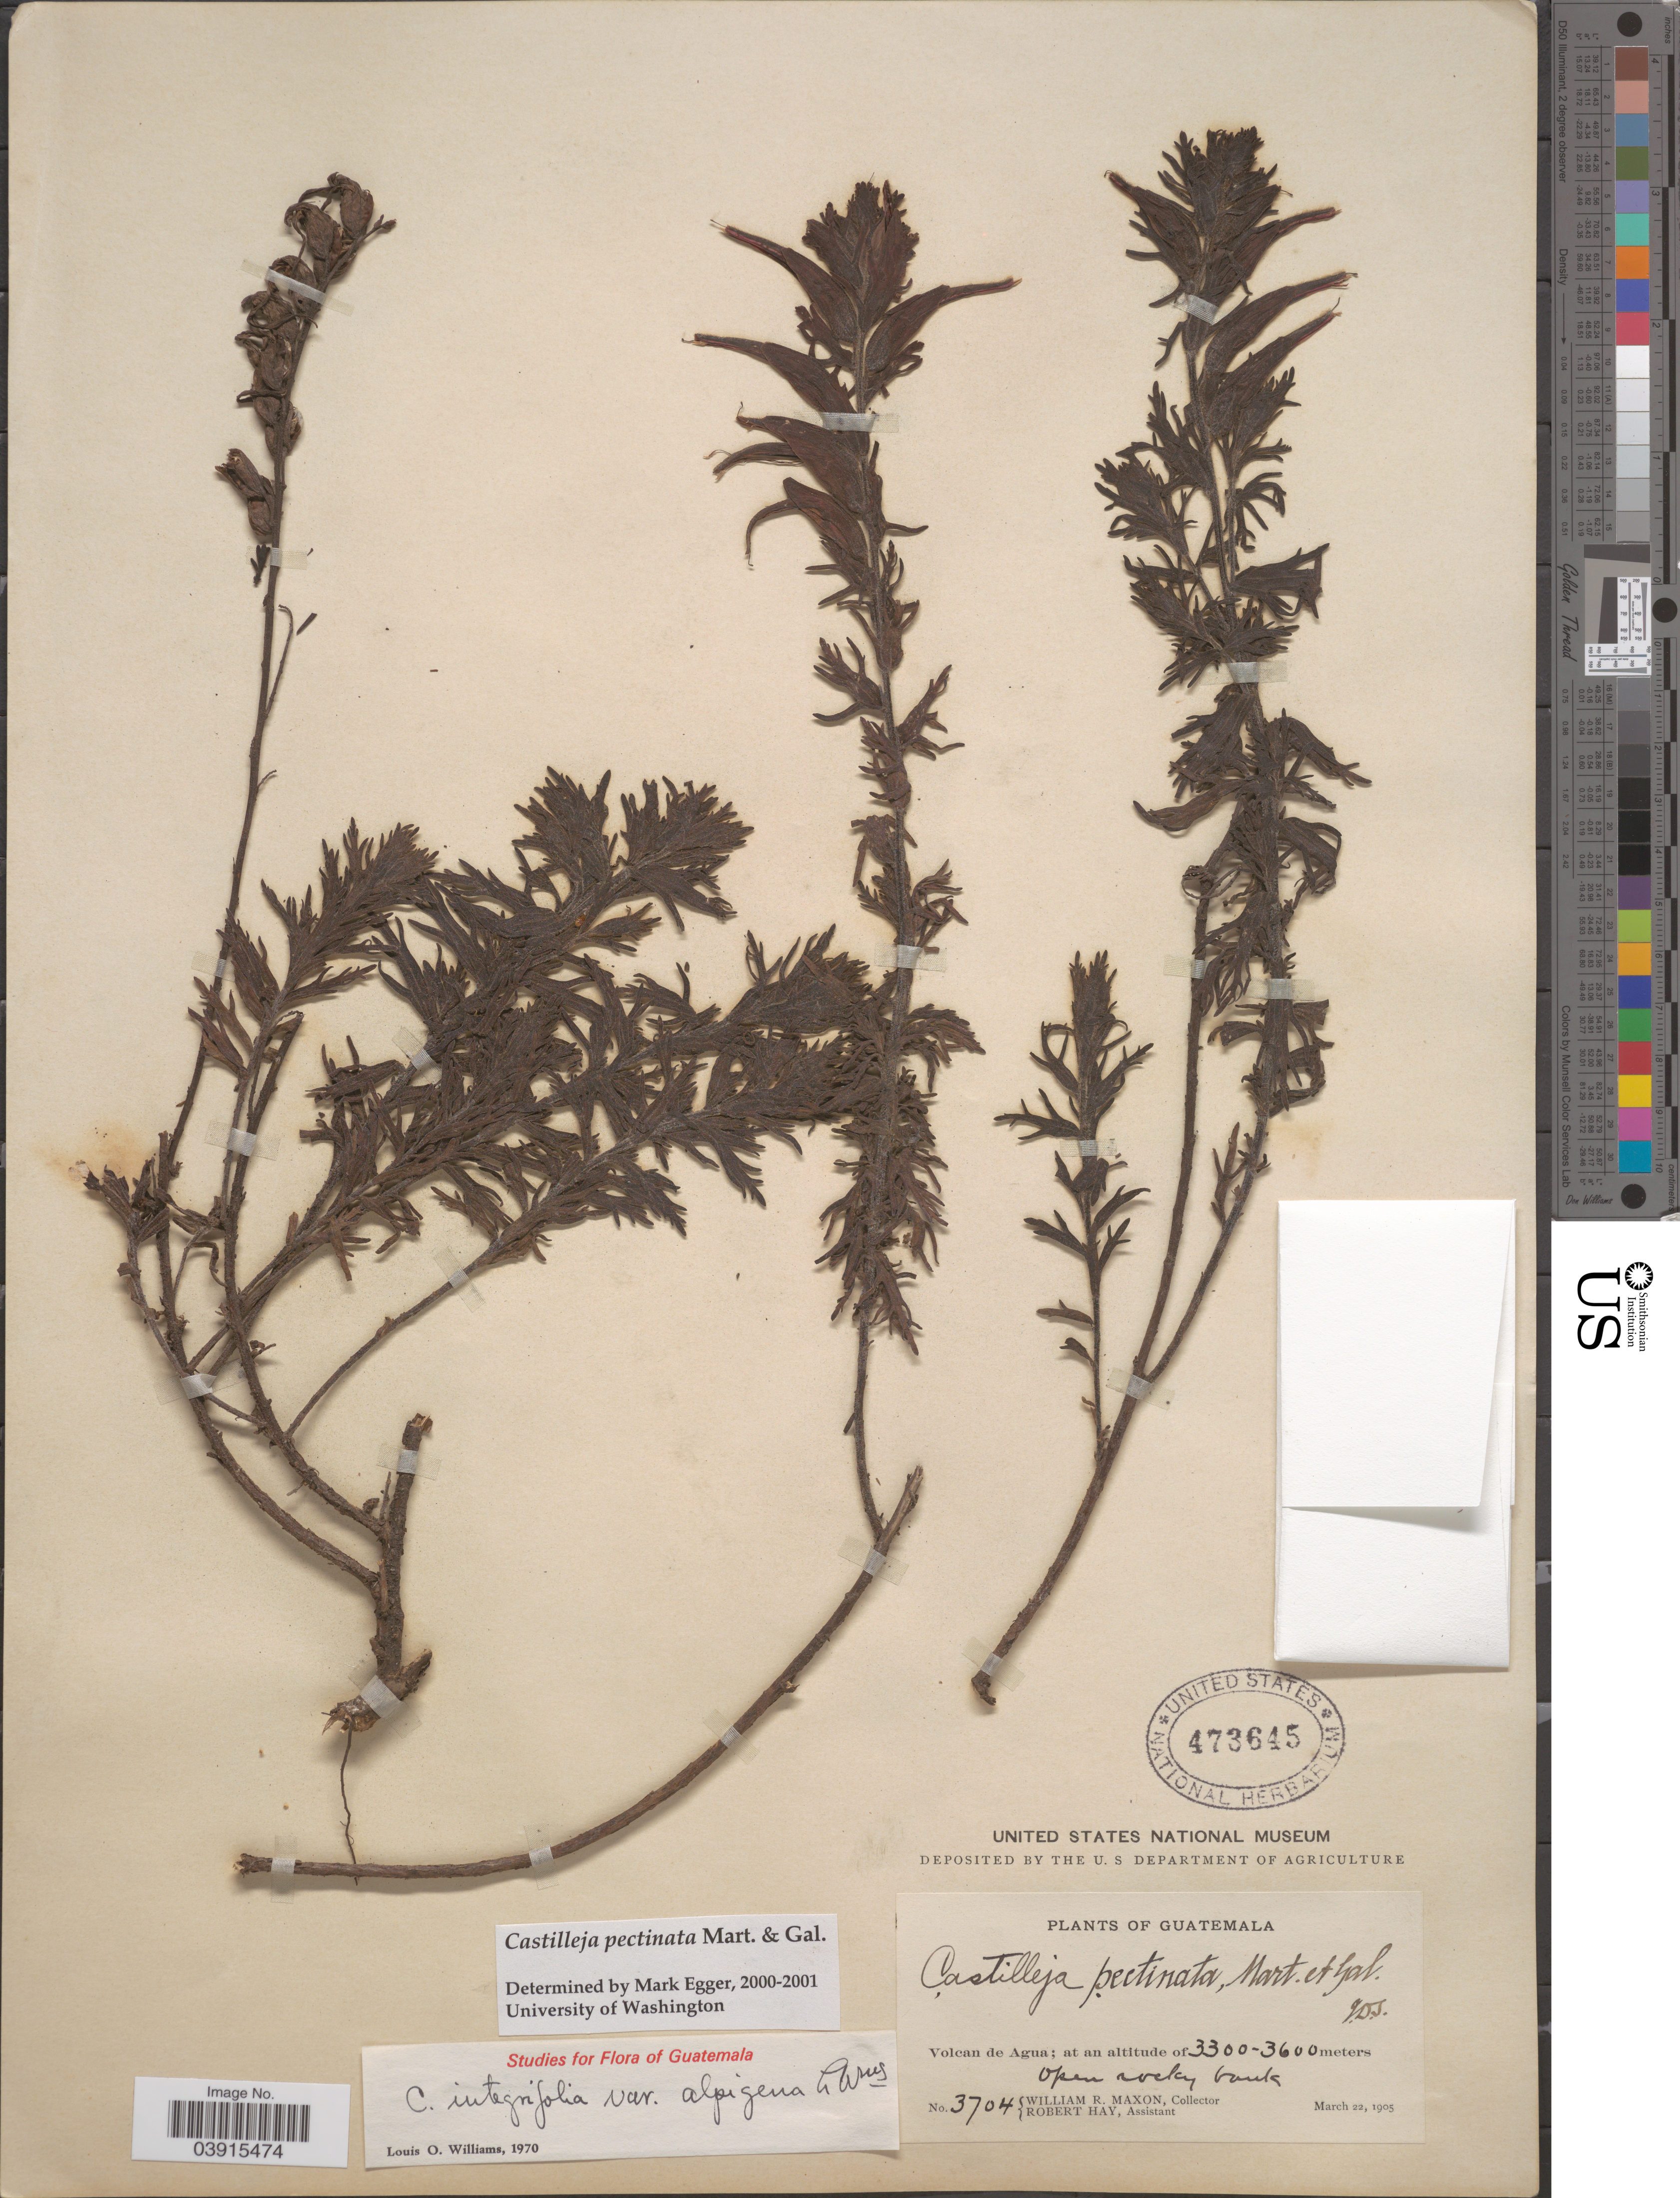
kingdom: Plantae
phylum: Tracheophyta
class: Magnoliopsida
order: Lamiales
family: Orobanchaceae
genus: Castilleja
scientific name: Castilleja pectinata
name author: M. Martens & Galeotti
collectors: W. R. Maxon & R. Hay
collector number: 3704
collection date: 1905-03-22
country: Guatemala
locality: Volcan de Agua.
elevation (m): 3300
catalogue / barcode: US 473645